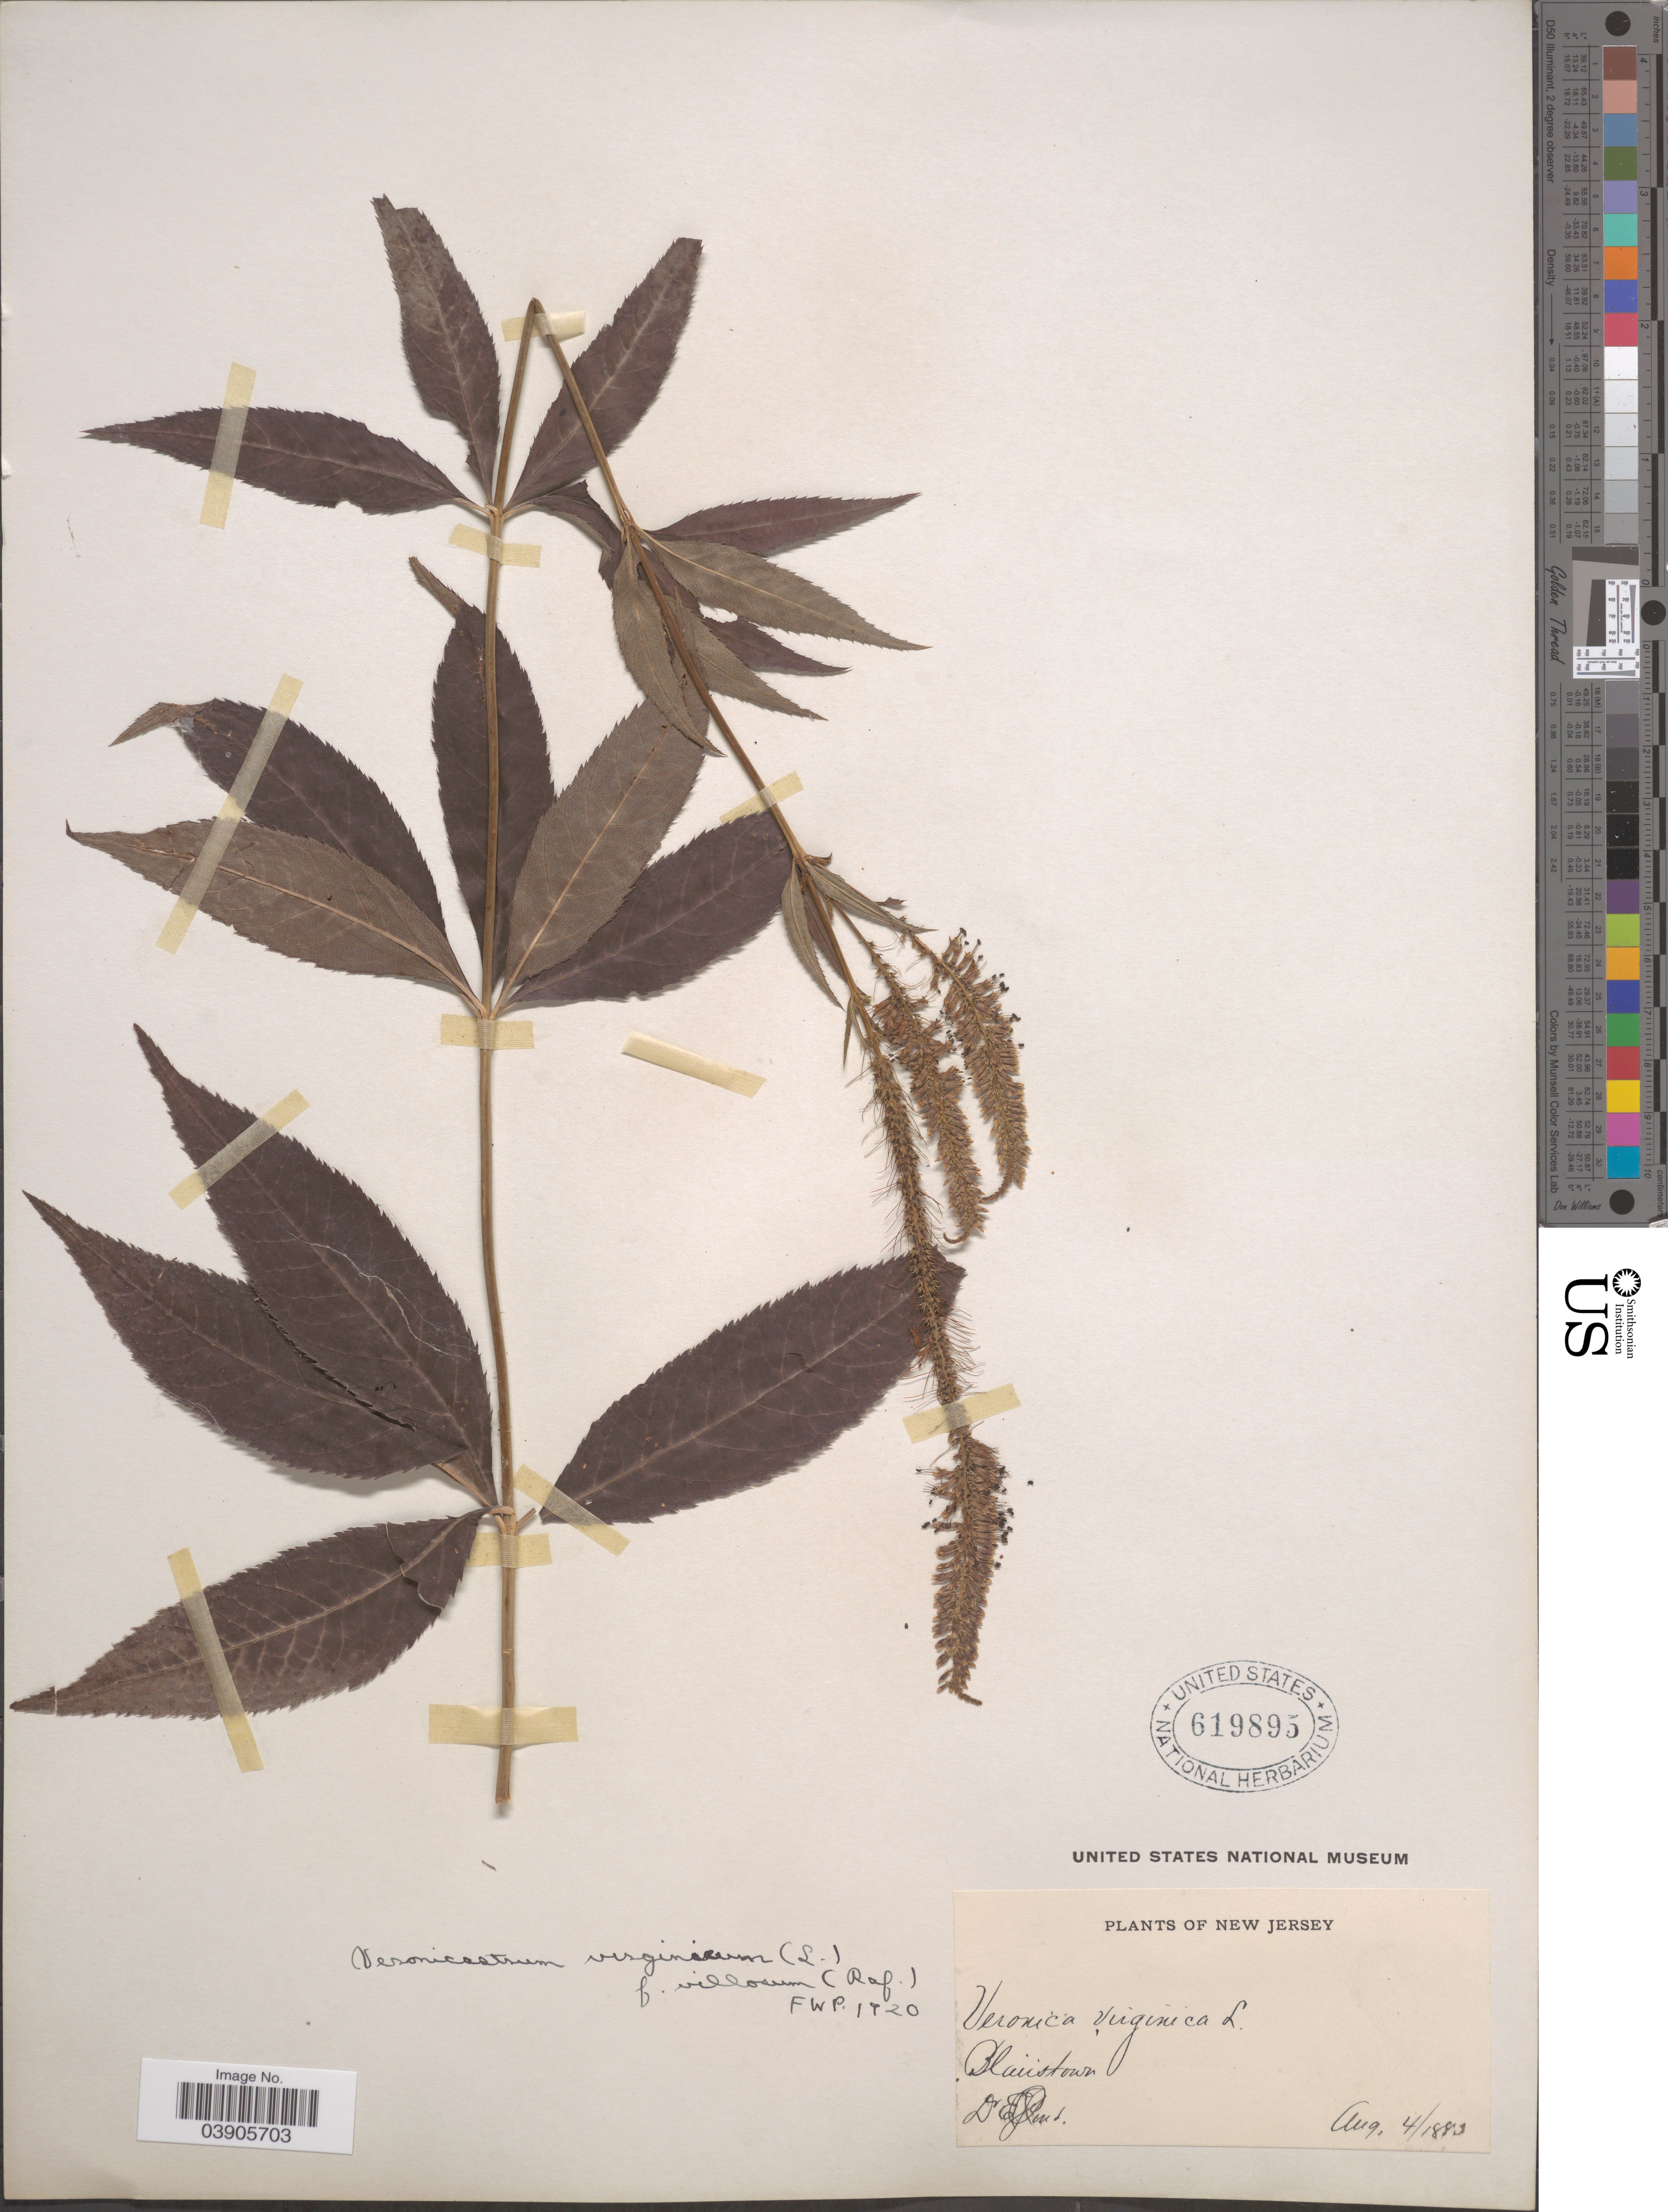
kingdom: Plantae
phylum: Tracheophyta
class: Magnoliopsida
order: Lamiales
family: Plantaginaceae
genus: Veronicastrum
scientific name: Veronicastrum virginicum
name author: (L.) Farw.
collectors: E. Pond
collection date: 1883-08-04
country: United States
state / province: New Jersey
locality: Blairstown.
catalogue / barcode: US 619895